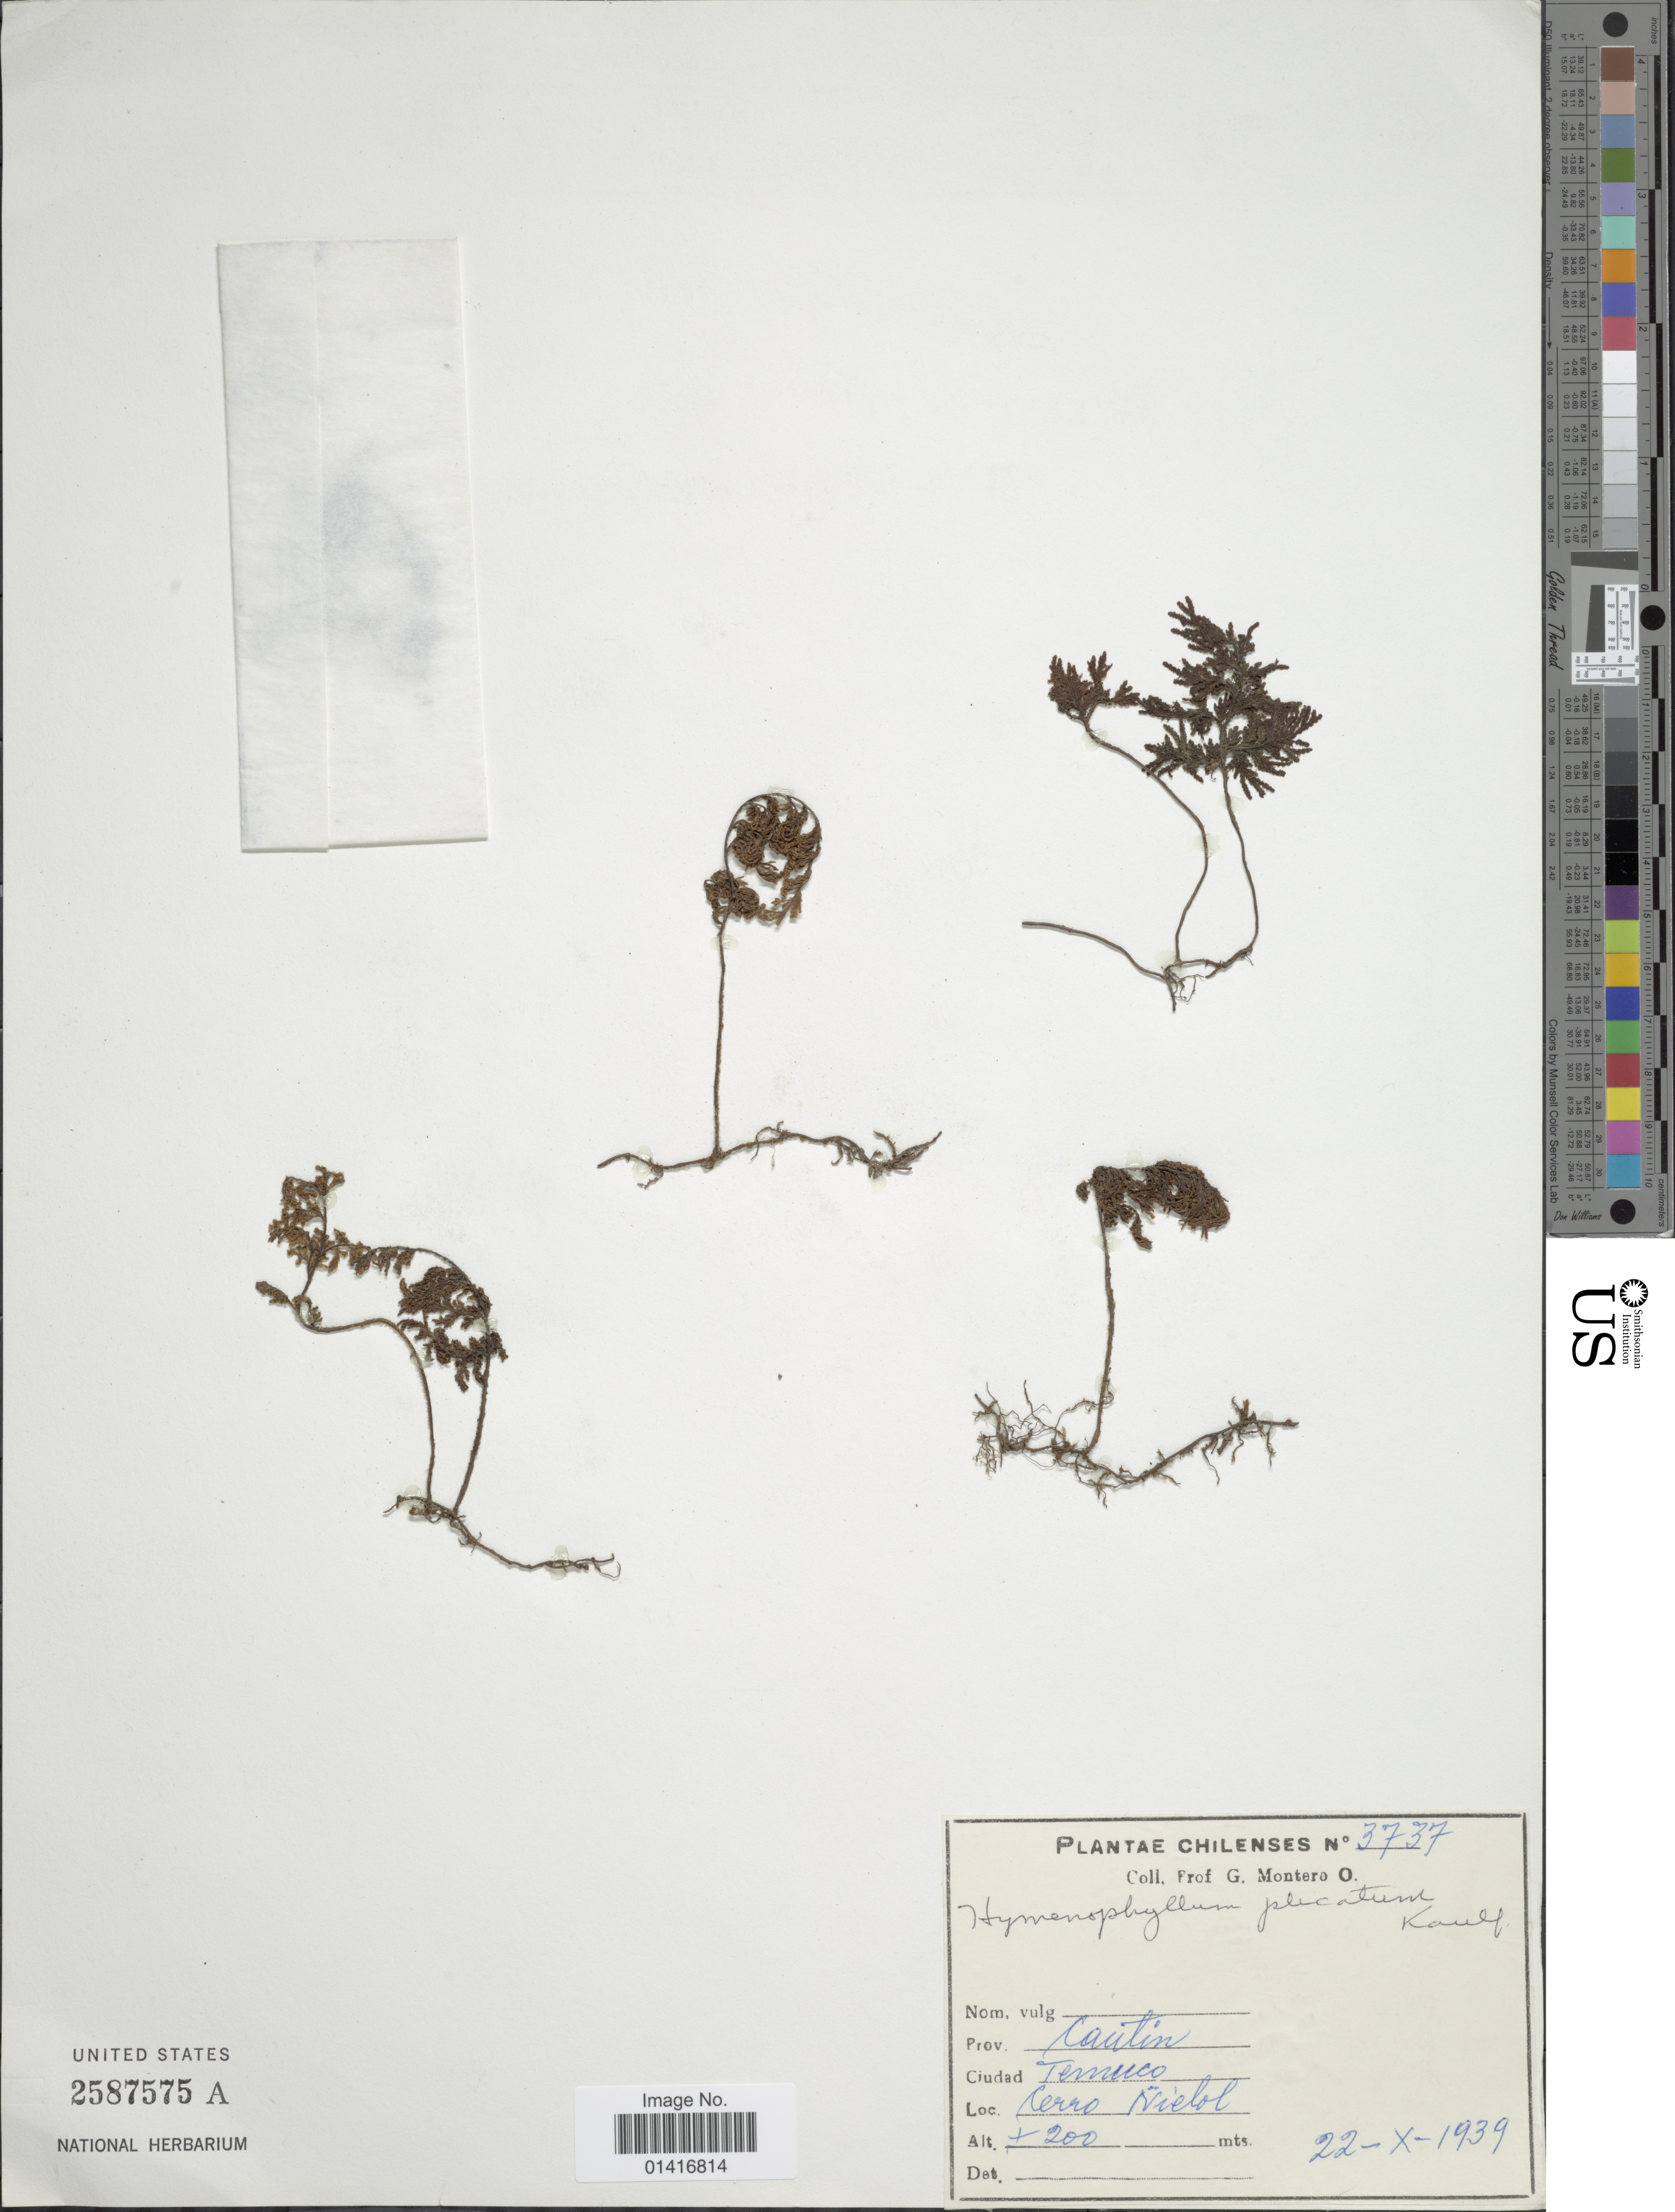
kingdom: Plantae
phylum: Tracheophyta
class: Polypodiopsida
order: Hymenophyllales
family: Hymenophyllaceae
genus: Hymenophyllum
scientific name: Hymenophyllum plicatum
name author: Kaulf.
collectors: G. Montero O.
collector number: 3737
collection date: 1939-10-22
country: Chile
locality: Prov. Cautin. Cuidad: ternuco, Cerro Nielal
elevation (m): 200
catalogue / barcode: US 2587575A